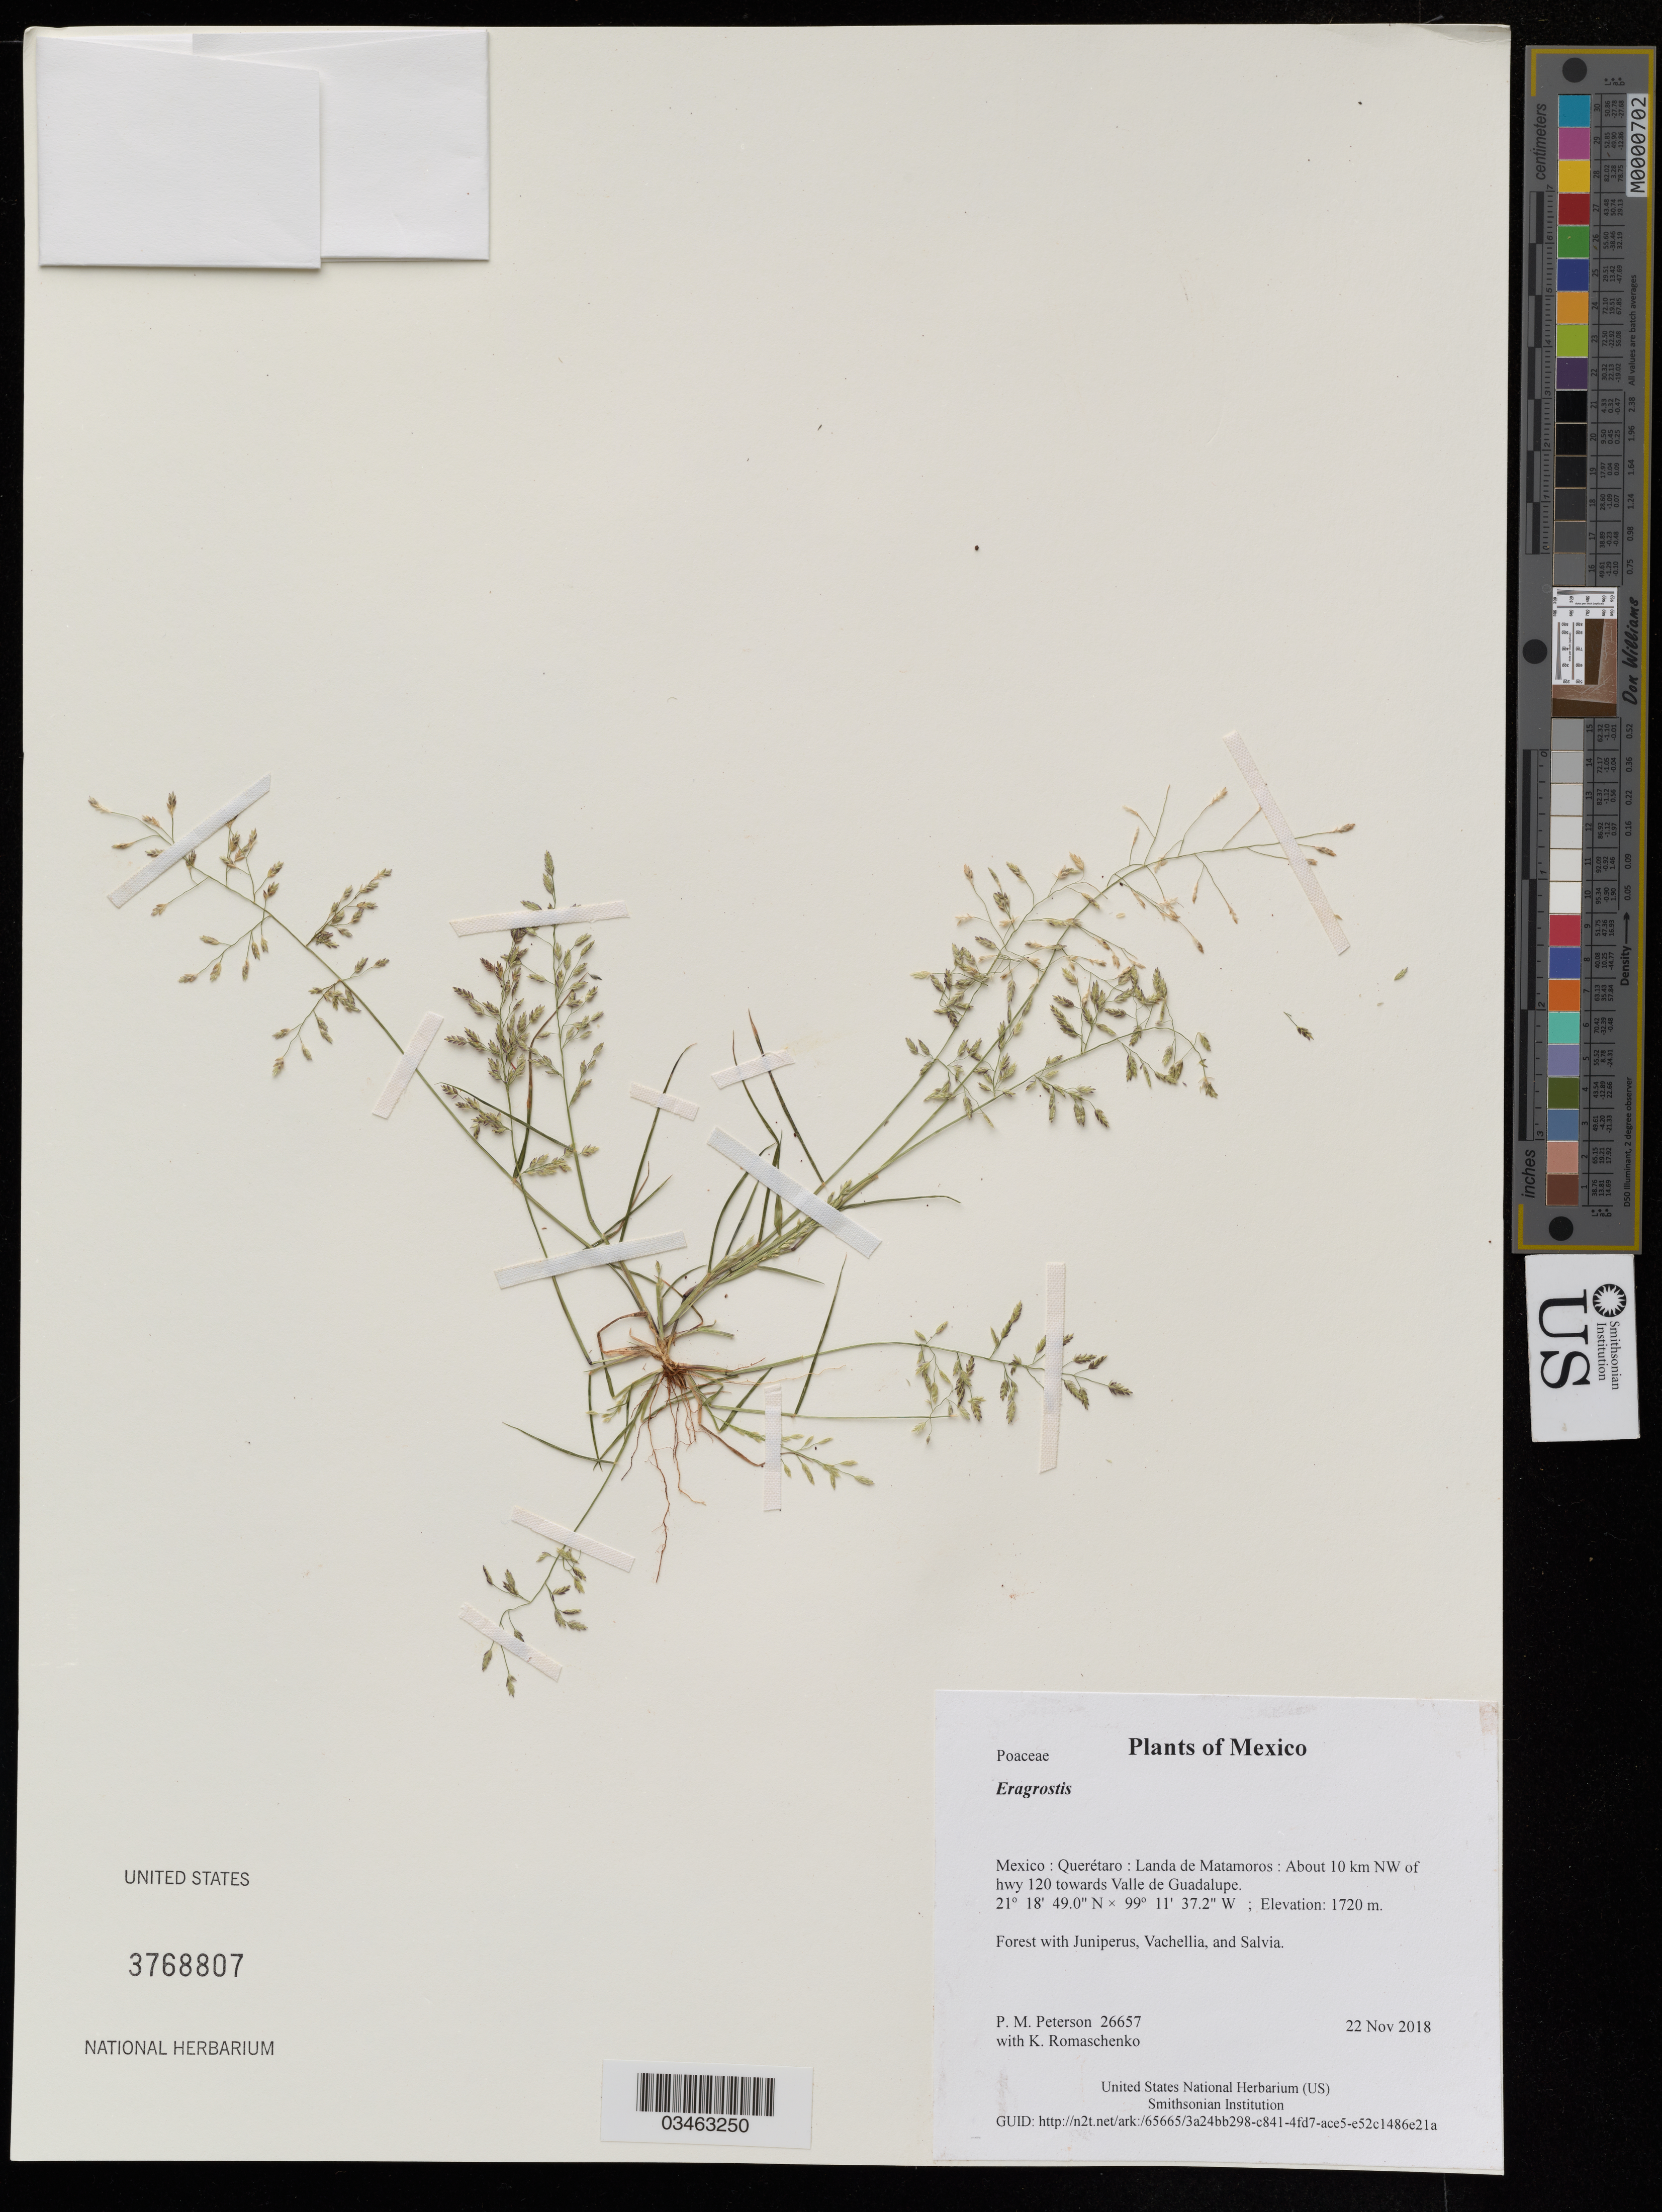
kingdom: Plantae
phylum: Tracheophyta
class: Liliopsida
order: Poales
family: Poaceae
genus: Eragrostis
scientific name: Eragrostis sp.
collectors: P. M. Peterson & K. Romaschenko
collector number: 26657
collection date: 2018-11-22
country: Mexico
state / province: Querétaro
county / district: Landa de Matamoros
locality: About 10 km NW of hwy 120 towards Valle de Guadalupe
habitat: Forest with Juniperus, Vachellia, and Salvia.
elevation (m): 1720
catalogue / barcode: US 3768807